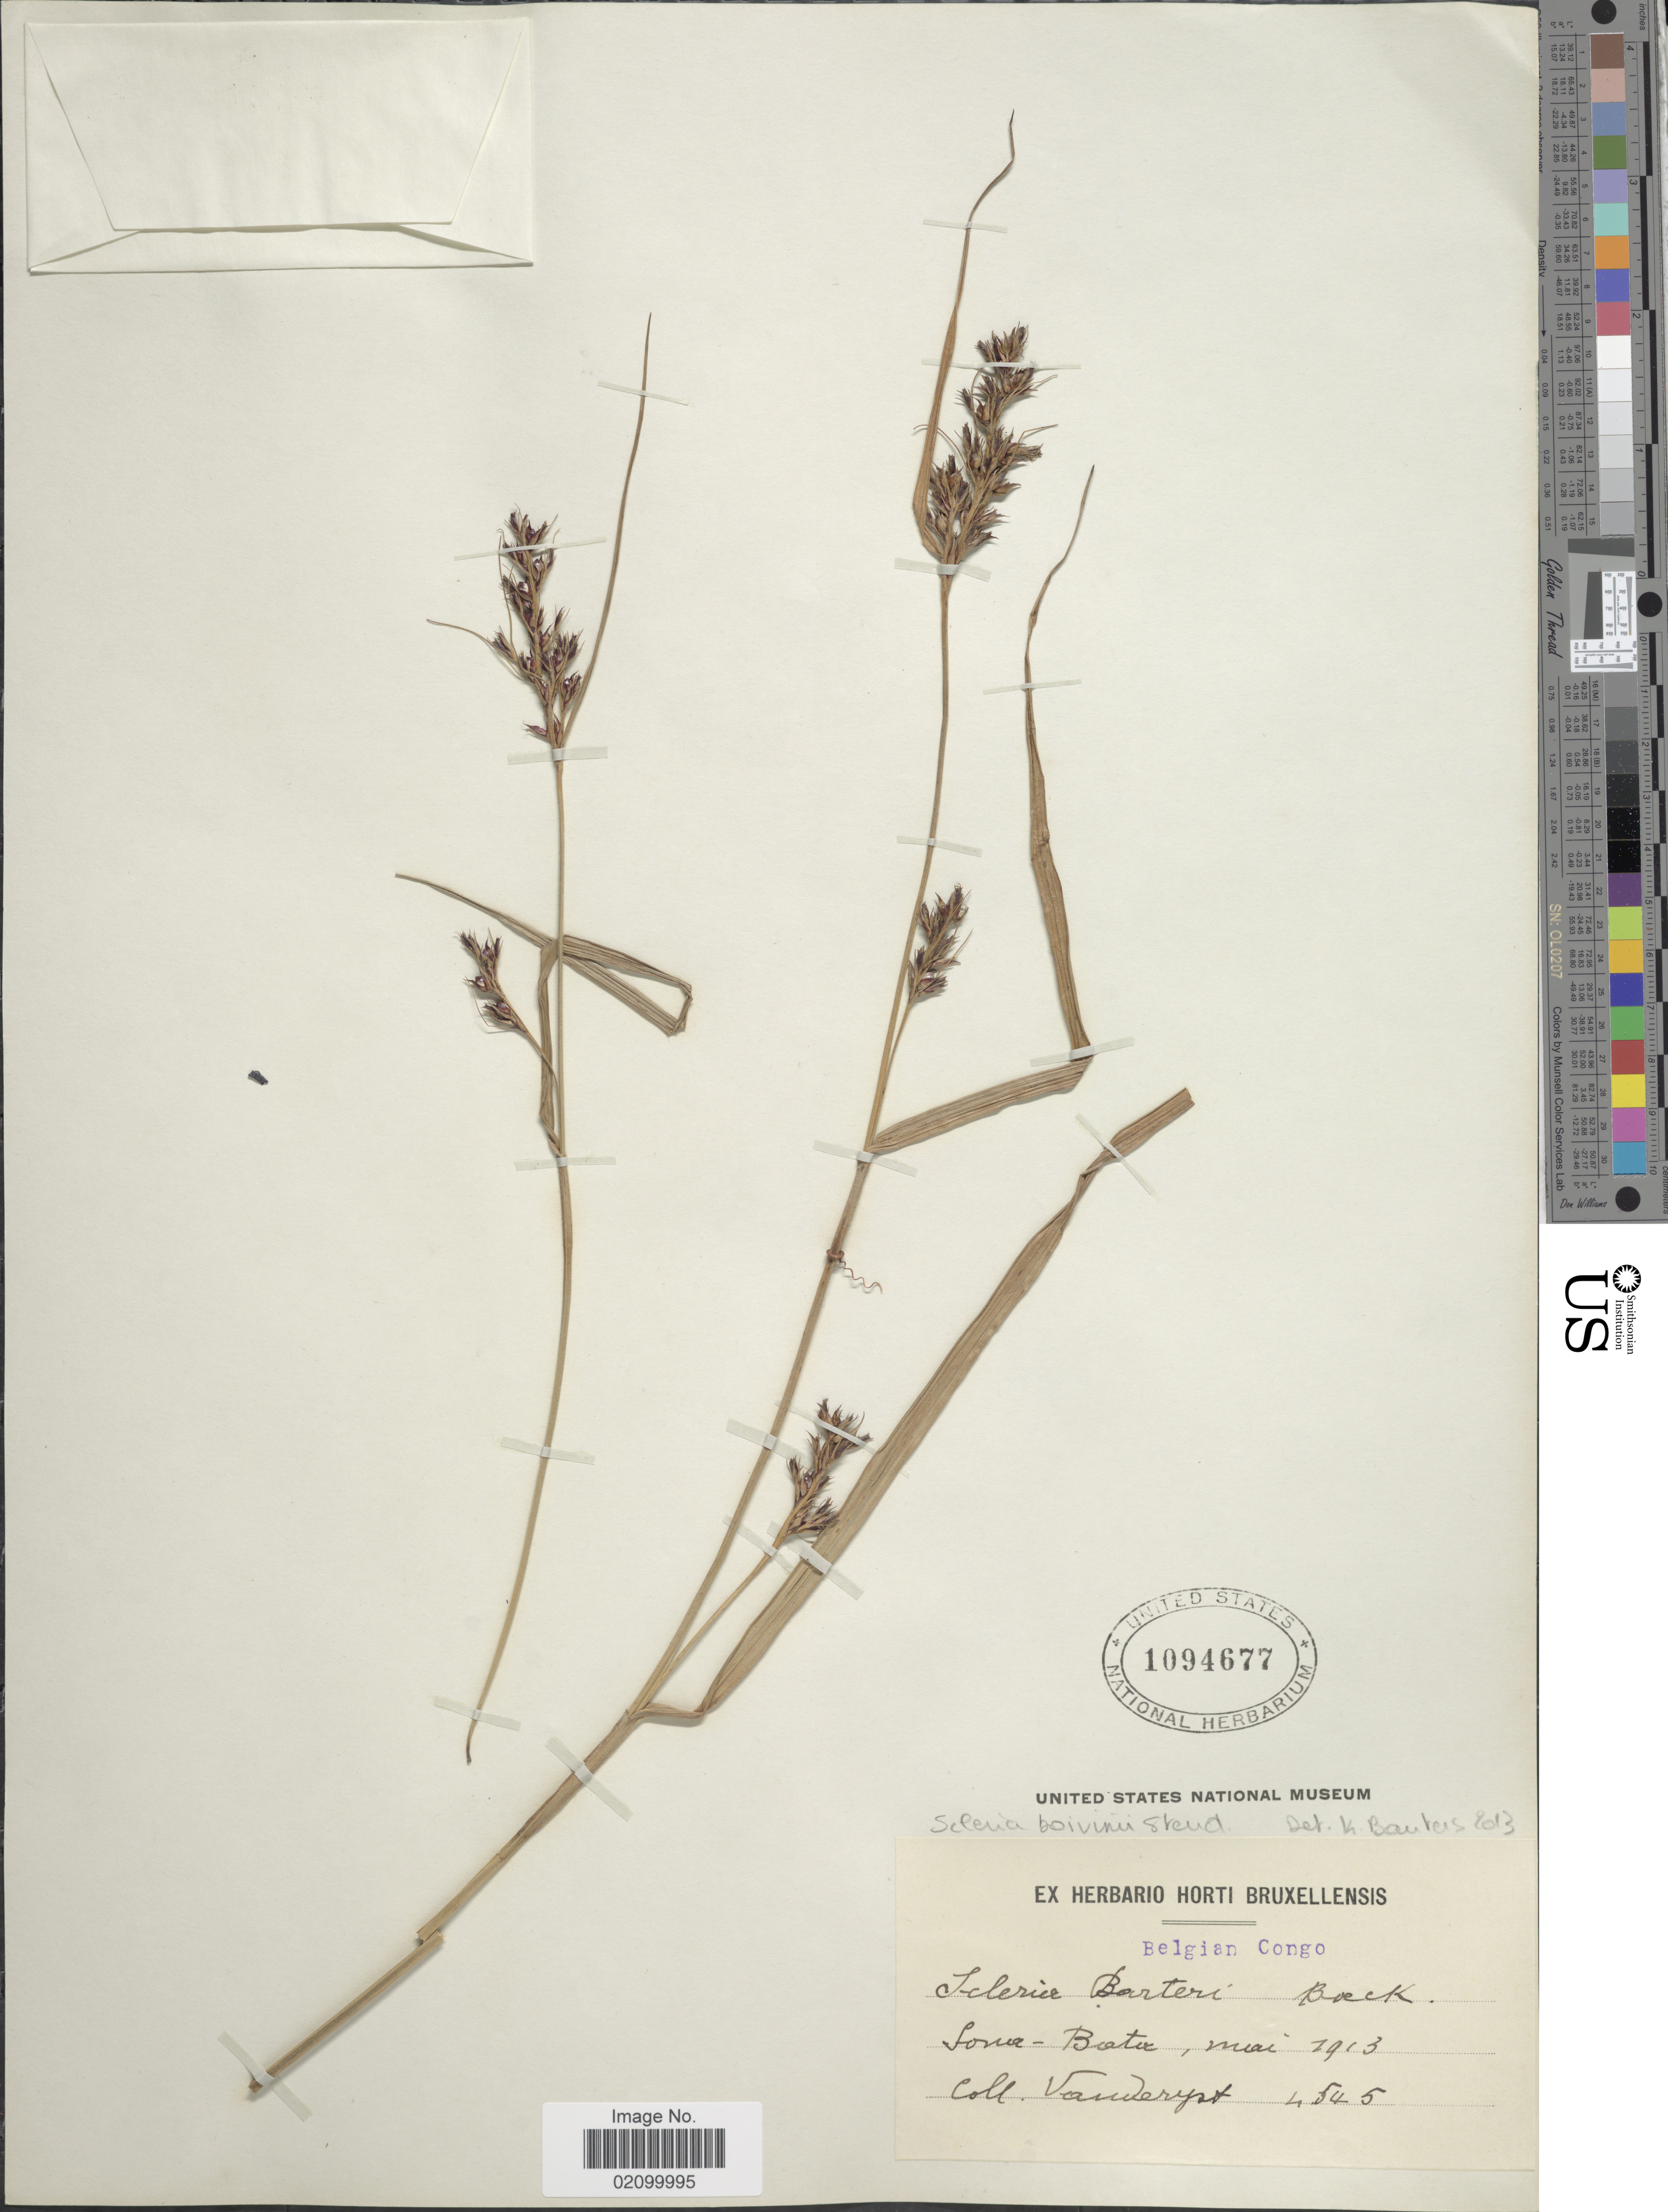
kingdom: Plantae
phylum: Tracheophyta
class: Liliopsida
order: Poales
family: Cyperaceae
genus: Scleria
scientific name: Scleria boivinii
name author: Steud.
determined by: Bauters, K.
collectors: Vanderyst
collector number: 4545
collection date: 1913-05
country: Congo, Democratic Republic of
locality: Belgian Congo. Soma - Bota.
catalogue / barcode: US 1094677